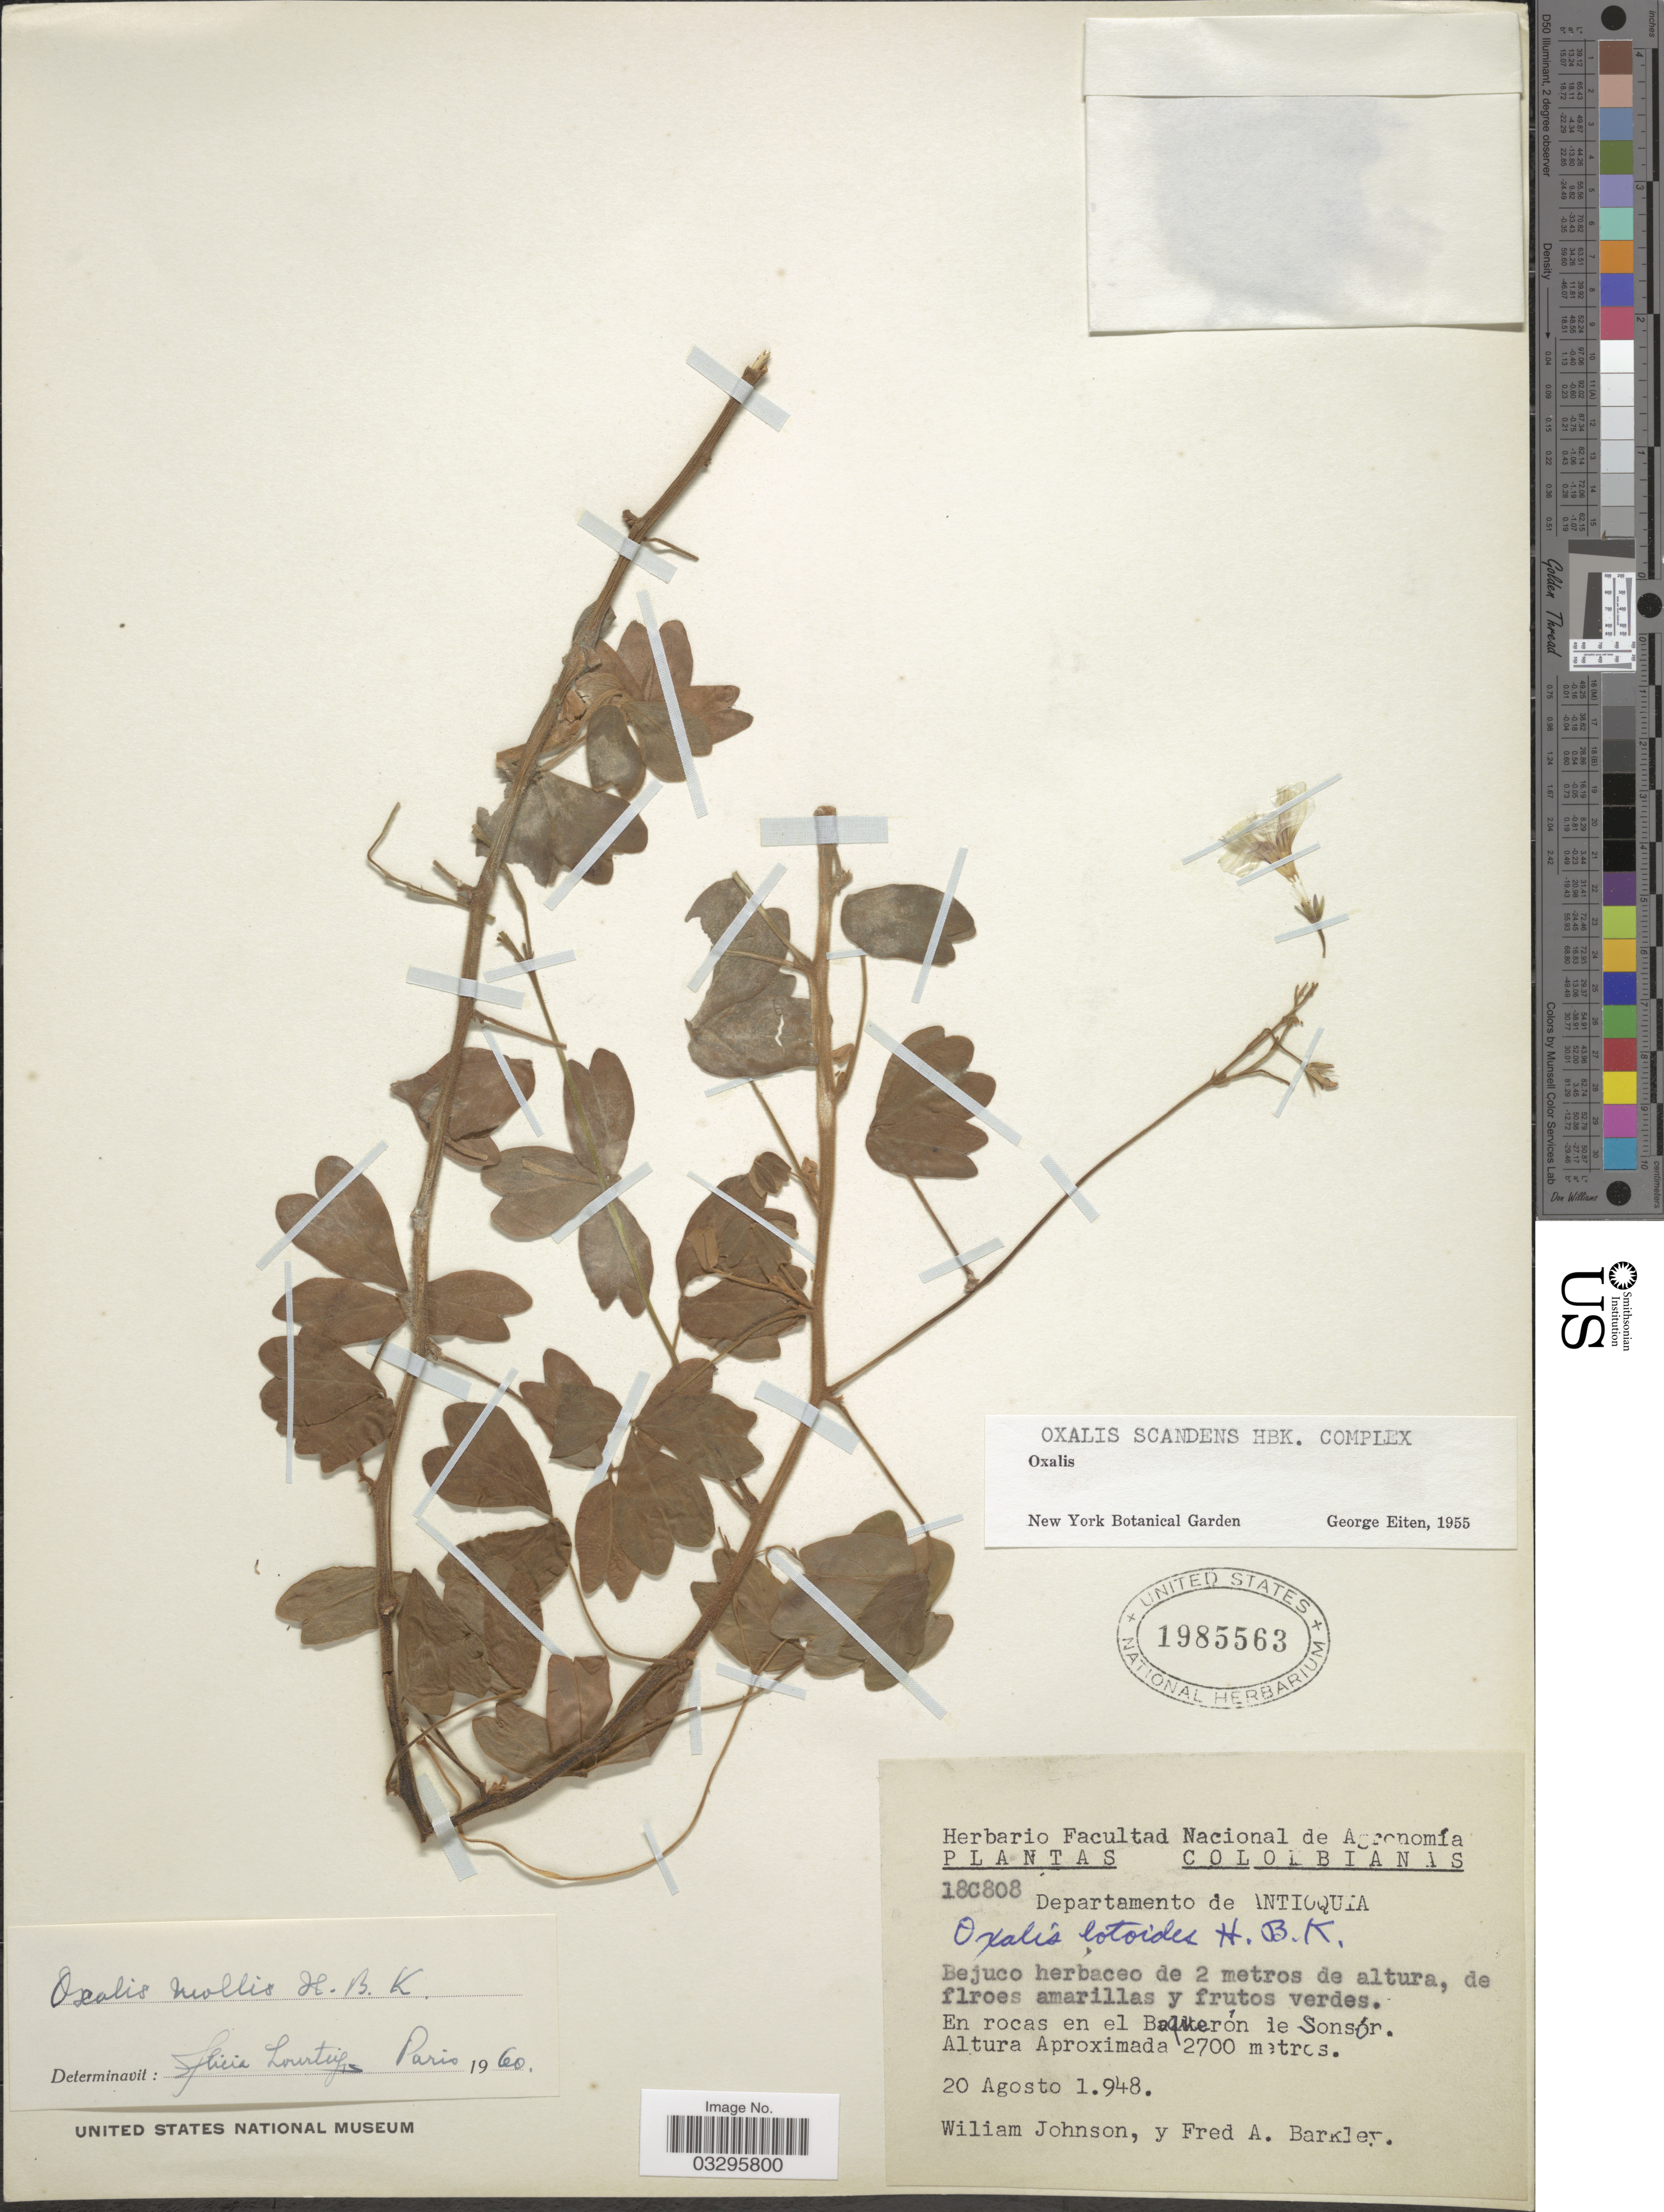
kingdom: Plantae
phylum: Tracheophyta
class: Magnoliopsida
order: Oxalidales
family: Oxalidaceae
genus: Oxalis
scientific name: Oxalis mollis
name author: Kunth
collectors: W. M. Johnson & F. A. Barkley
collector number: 18C808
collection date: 1948-08-20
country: Colombia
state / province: Antioquia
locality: Departamento de Antioquia. En rocas en el Boquerón le Sonsór.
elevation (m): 2700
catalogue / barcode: US 1985563